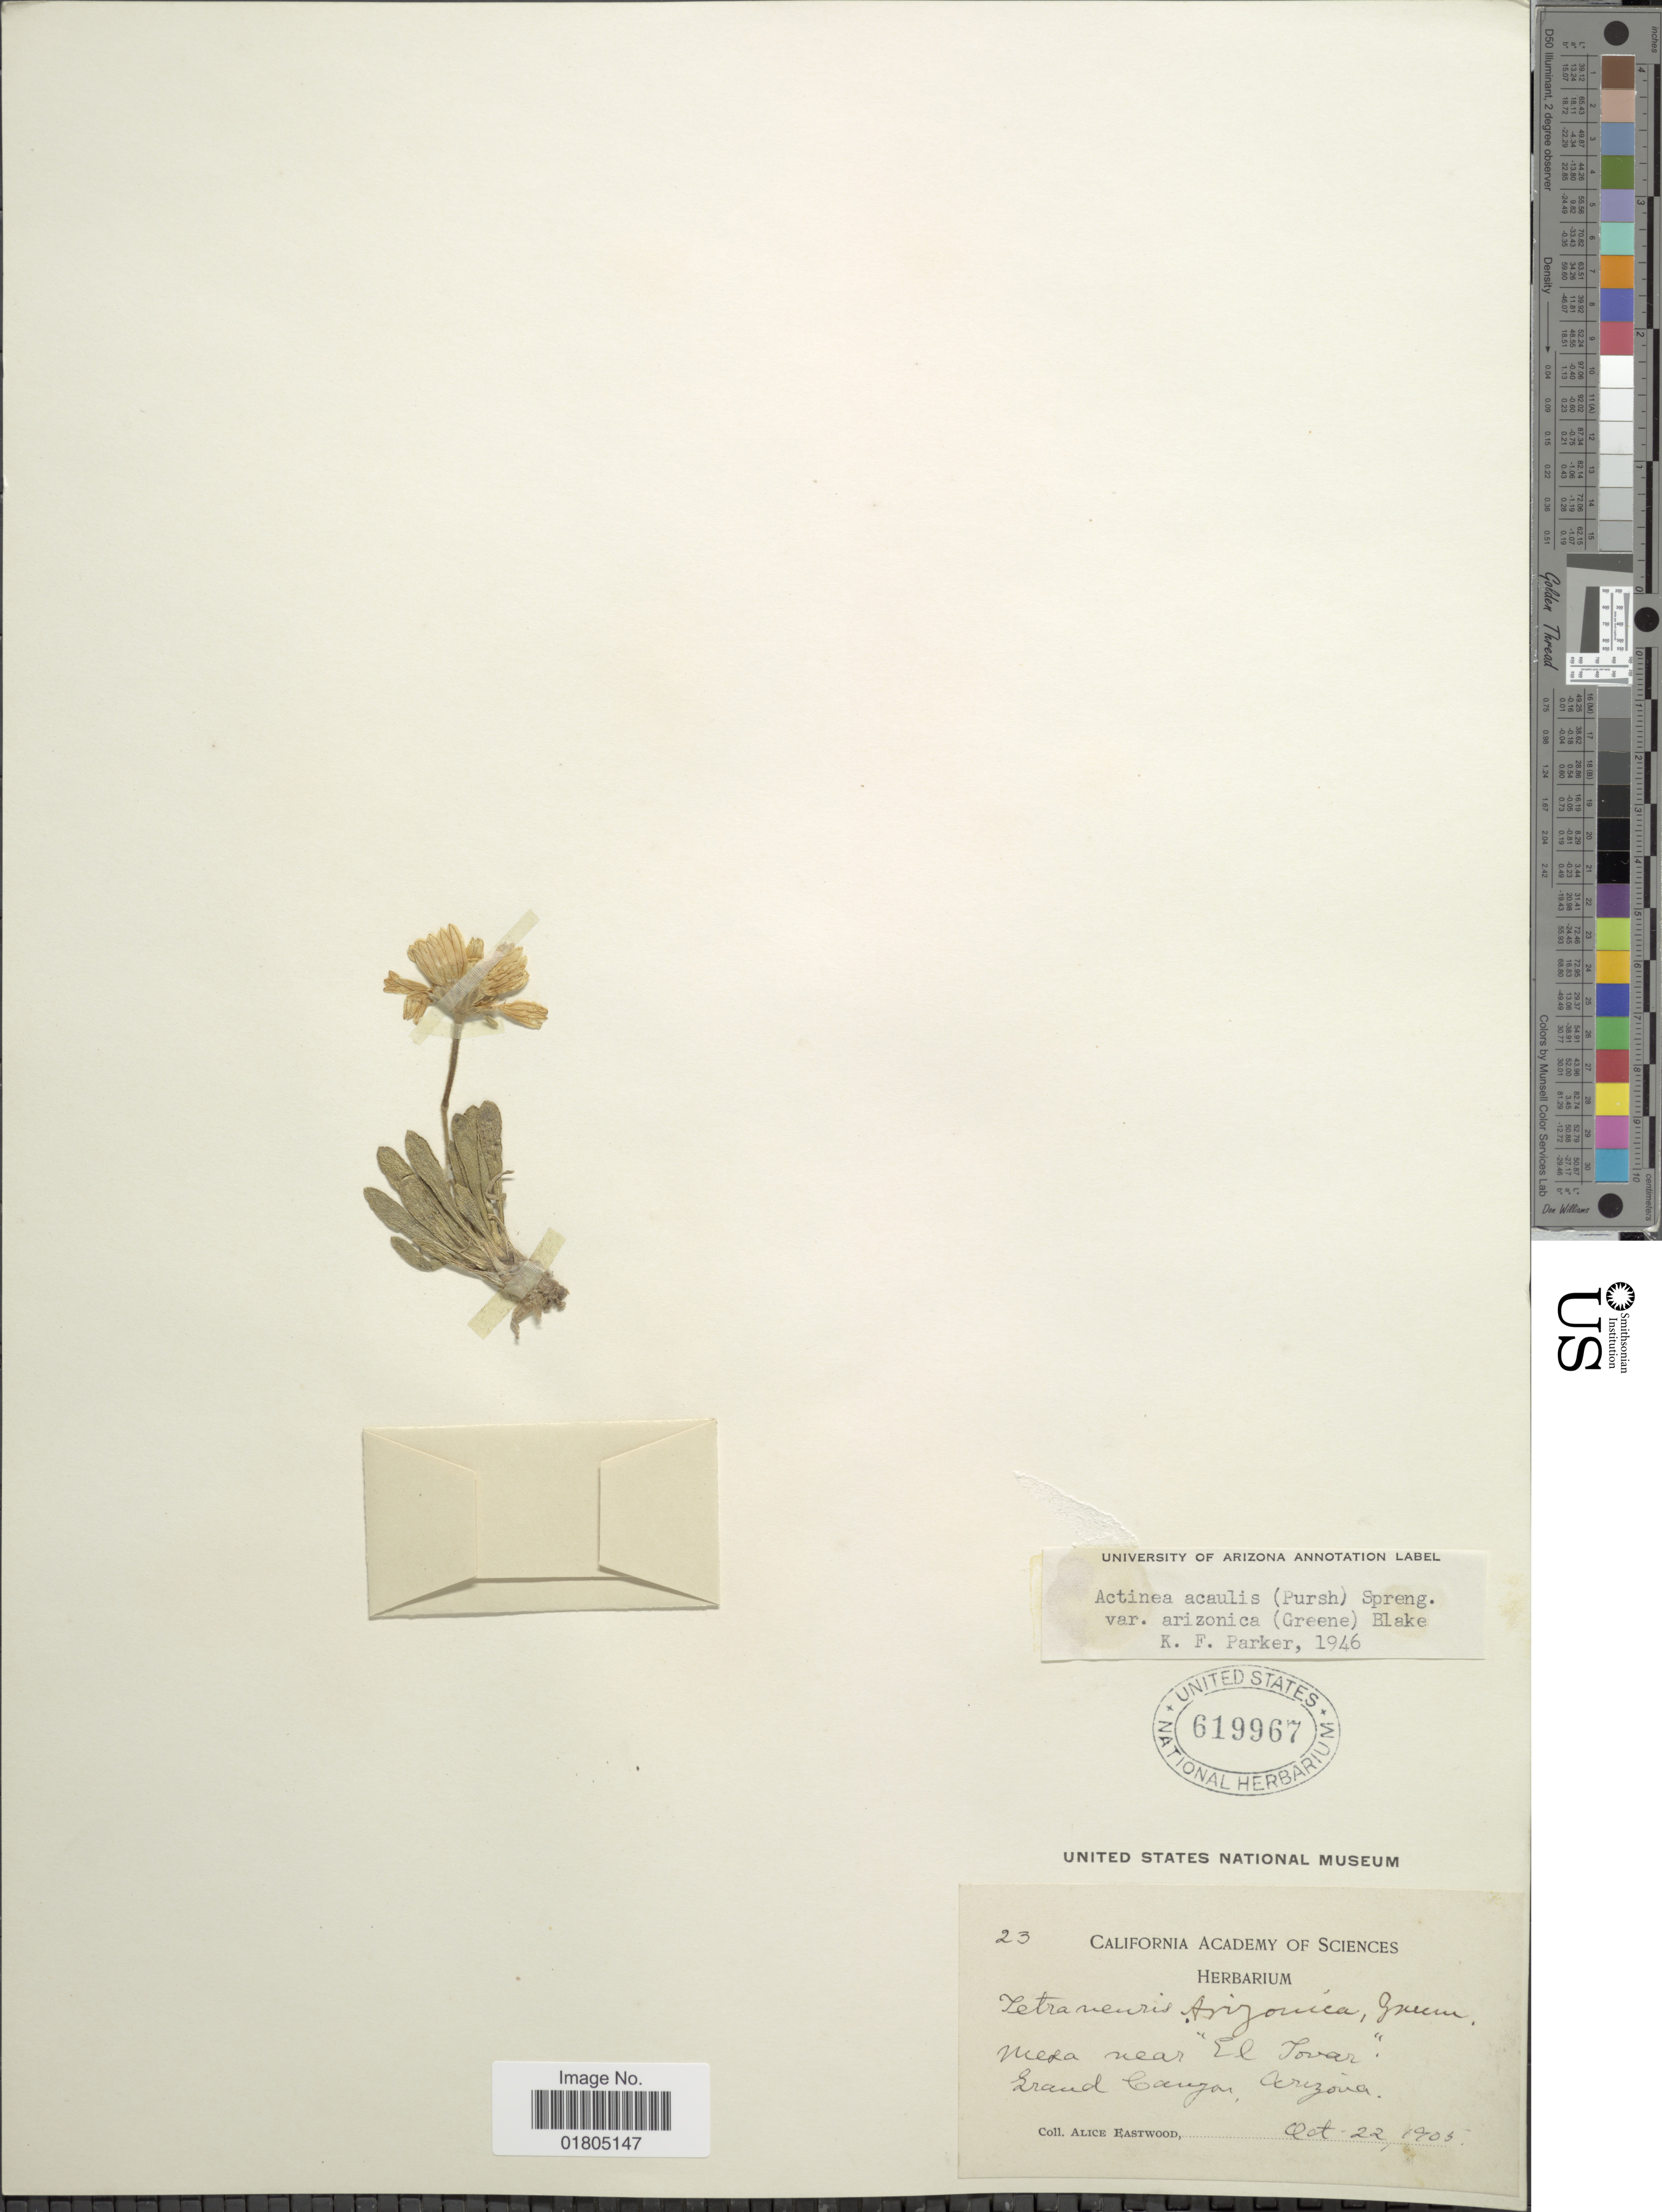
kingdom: Plantae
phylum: Tracheophyta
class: Magnoliopsida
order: Asterales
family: Asteraceae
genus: Actinea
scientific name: Actinea acaulis var. arizonica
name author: (Greene) S.F. Blake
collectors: A. Eastwood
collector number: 23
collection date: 1905-10-22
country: United States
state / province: Arizona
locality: Mesa near El Tovar, Grand Canyon, Arizona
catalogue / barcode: US 619967